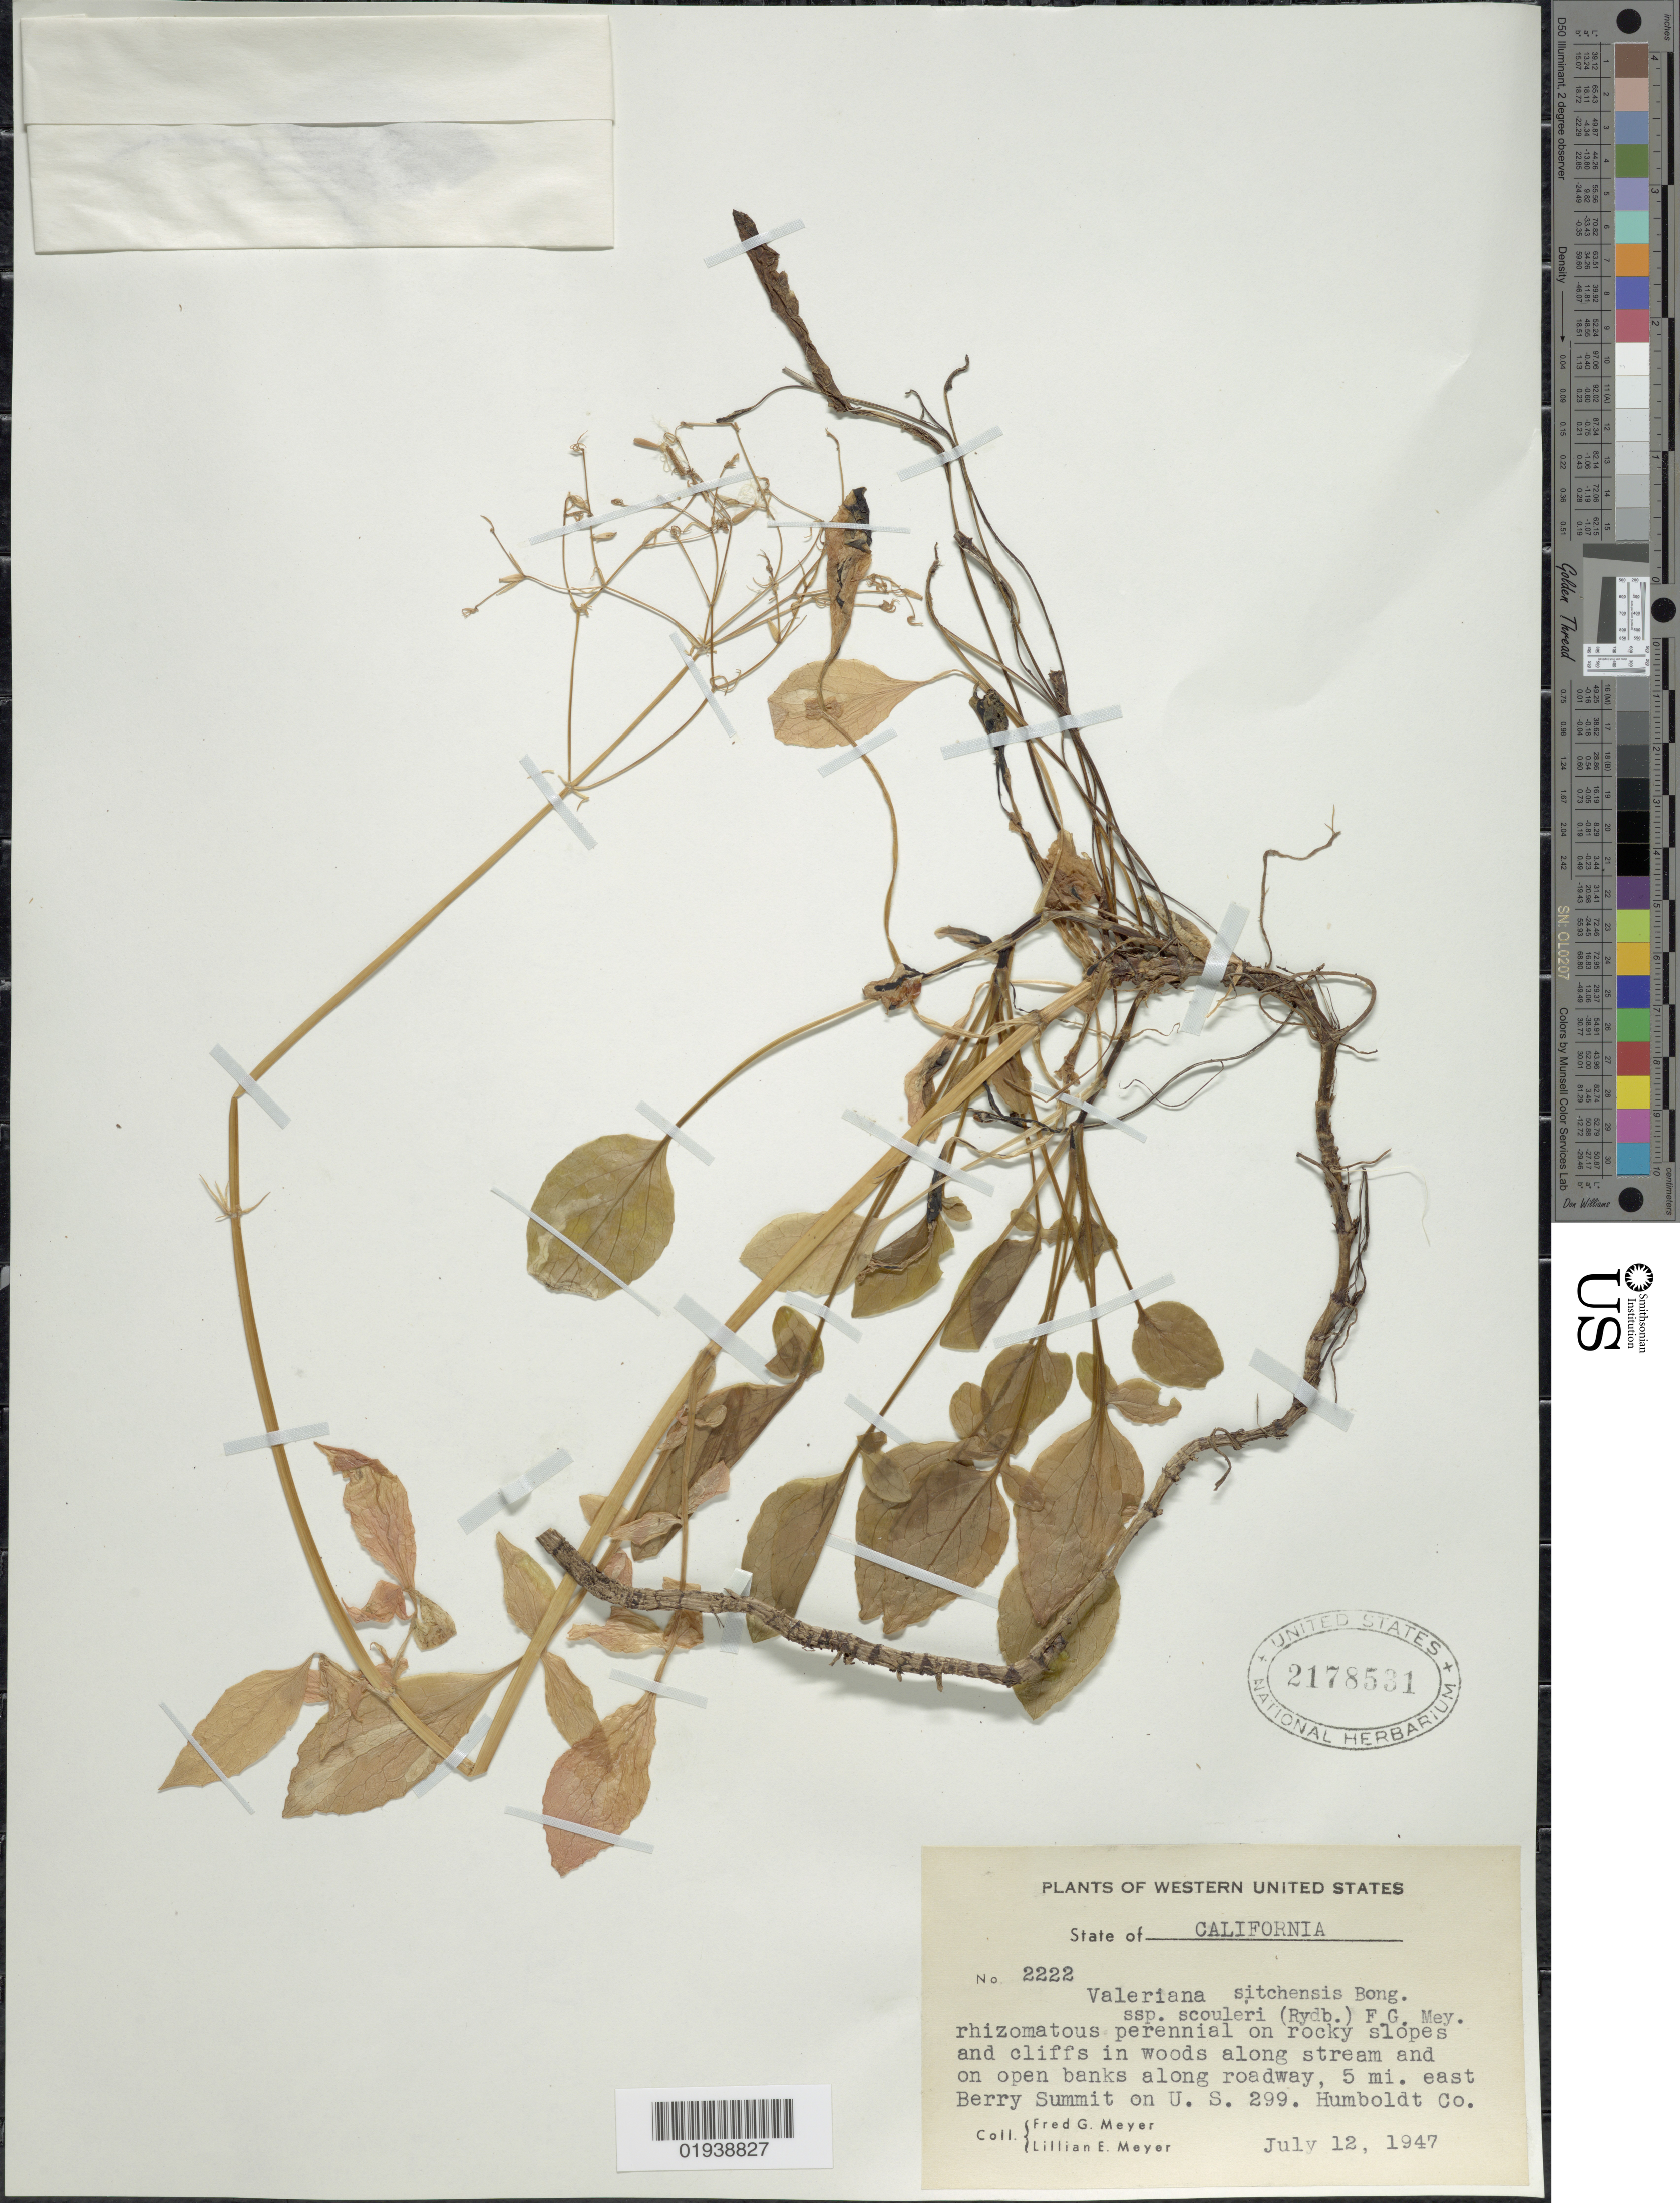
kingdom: Plantae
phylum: Tracheophyta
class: Magnoliopsida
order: Dipsacales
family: Caprifoliaceae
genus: Valeriana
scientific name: Valeriana sitchensis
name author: Bong.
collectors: F. G. Meyer & L. Meyer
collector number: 2222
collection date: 1947-07-12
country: United States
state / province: California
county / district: Humboldt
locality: Western United States, 5 mi. east Berry Summit on U.S. 299. Humboldt Co.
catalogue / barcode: US 2178531